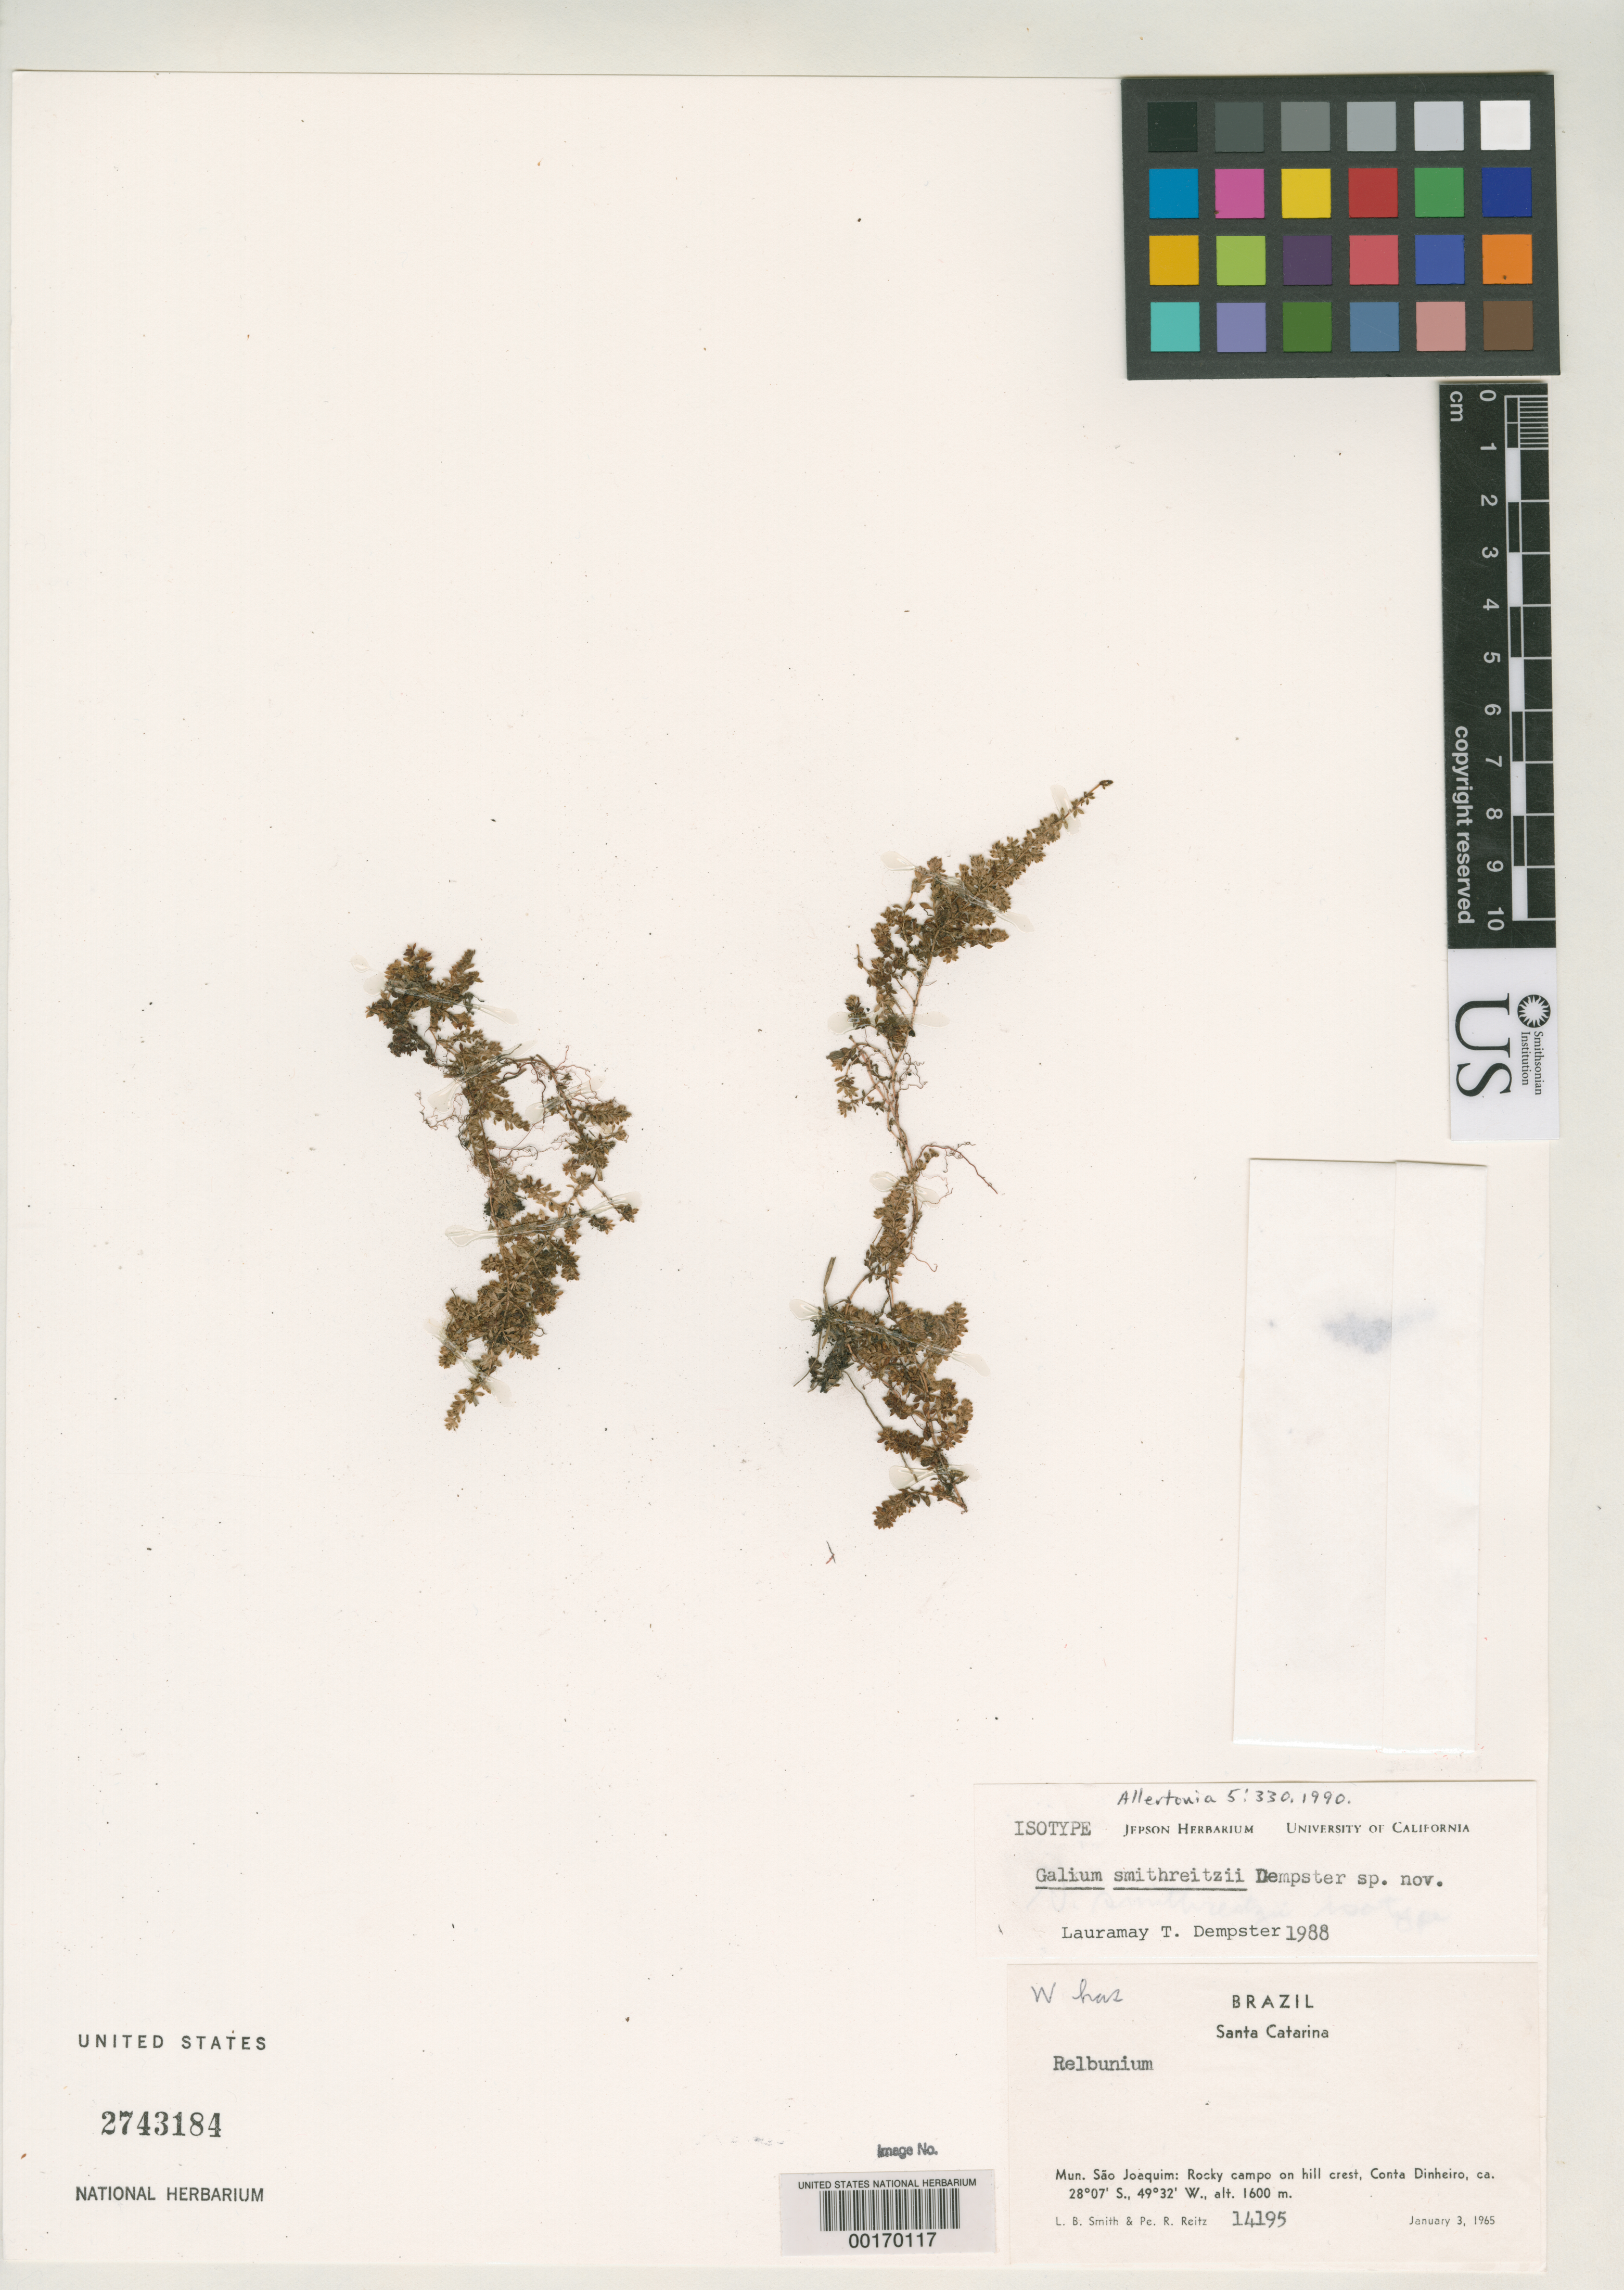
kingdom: Plantae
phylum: Tracheophyta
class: Magnoliopsida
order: Gentianales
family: Rubiaceae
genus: Galium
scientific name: Galium smithreitzii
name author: Dempster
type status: Isotype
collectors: L. Smith & R. Reitz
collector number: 14195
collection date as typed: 03 Jan 1965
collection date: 1965-01-03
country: Brazil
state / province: Santa Catarina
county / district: São Joaquim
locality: Rocky camp on hill crest, Conta Dinheiro.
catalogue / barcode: US 2743184